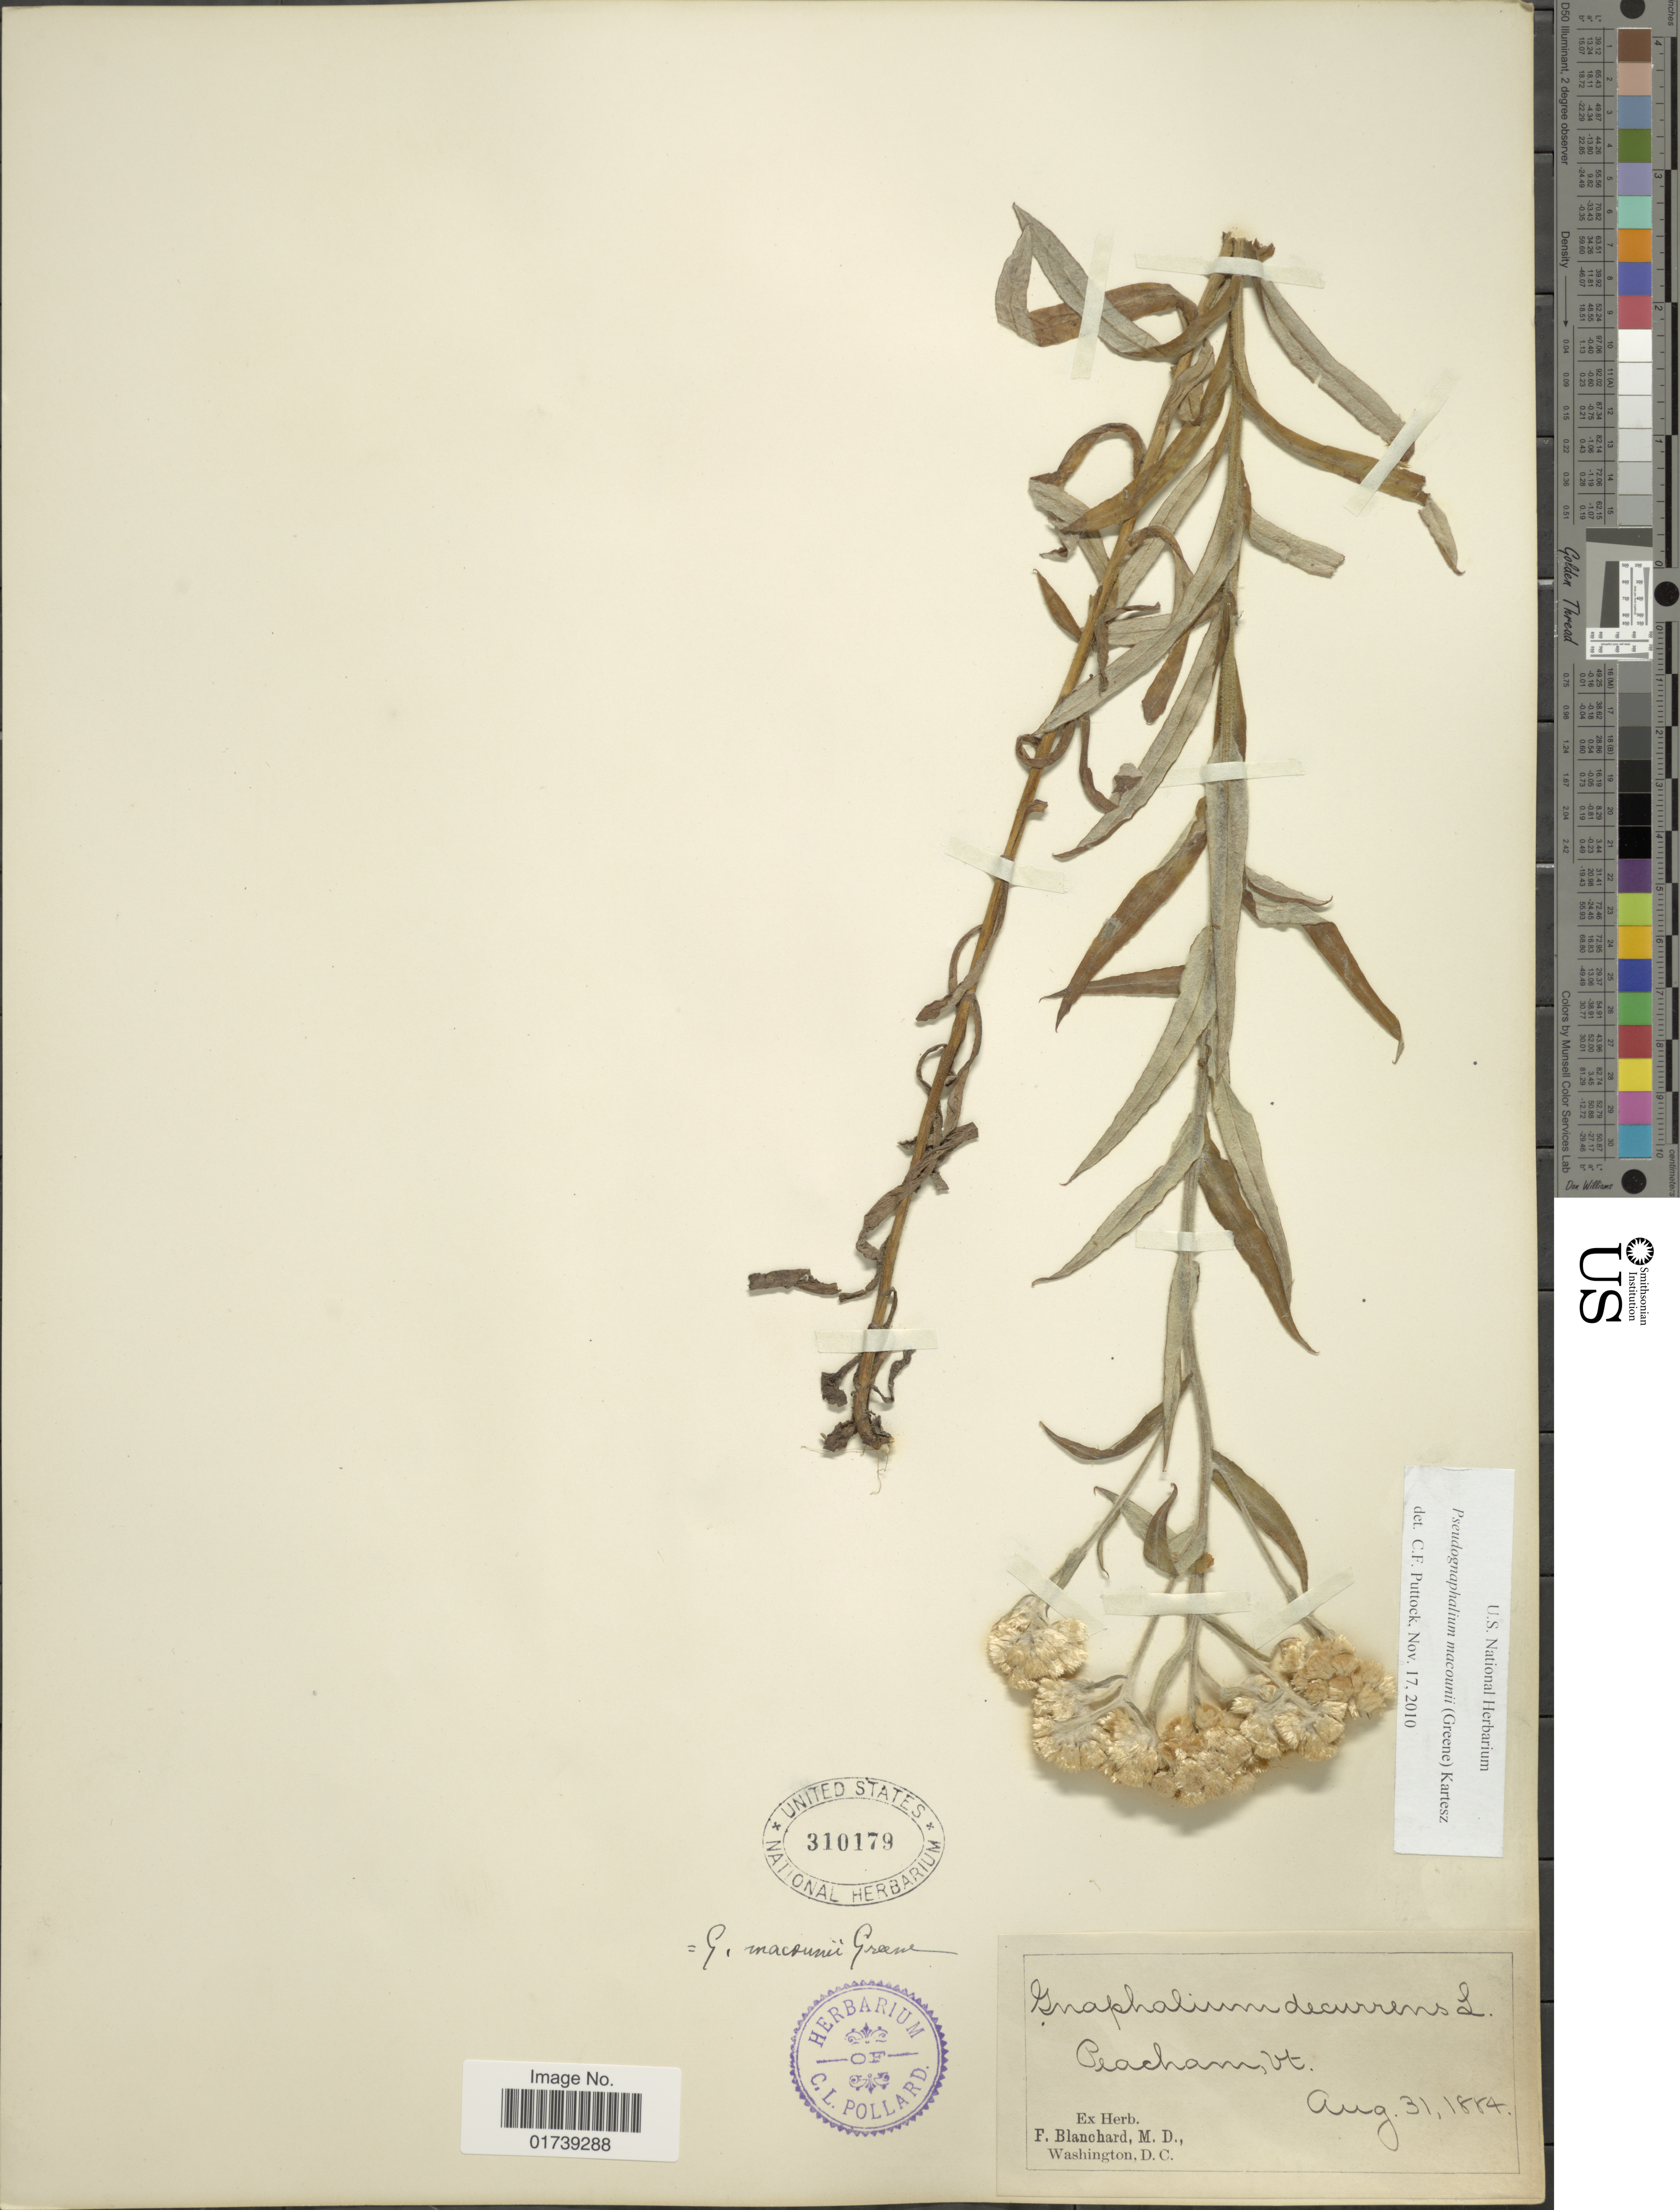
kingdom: Plantae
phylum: Tracheophyta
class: Magnoliopsida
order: Asterales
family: Asteraceae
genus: Pseudognaphalium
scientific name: Pseudognaphalium macounii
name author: (Greene) Kartesz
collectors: ex herb. F. Blanchard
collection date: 1884-08-31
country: United States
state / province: Vermont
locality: Peacham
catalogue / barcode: US 310179